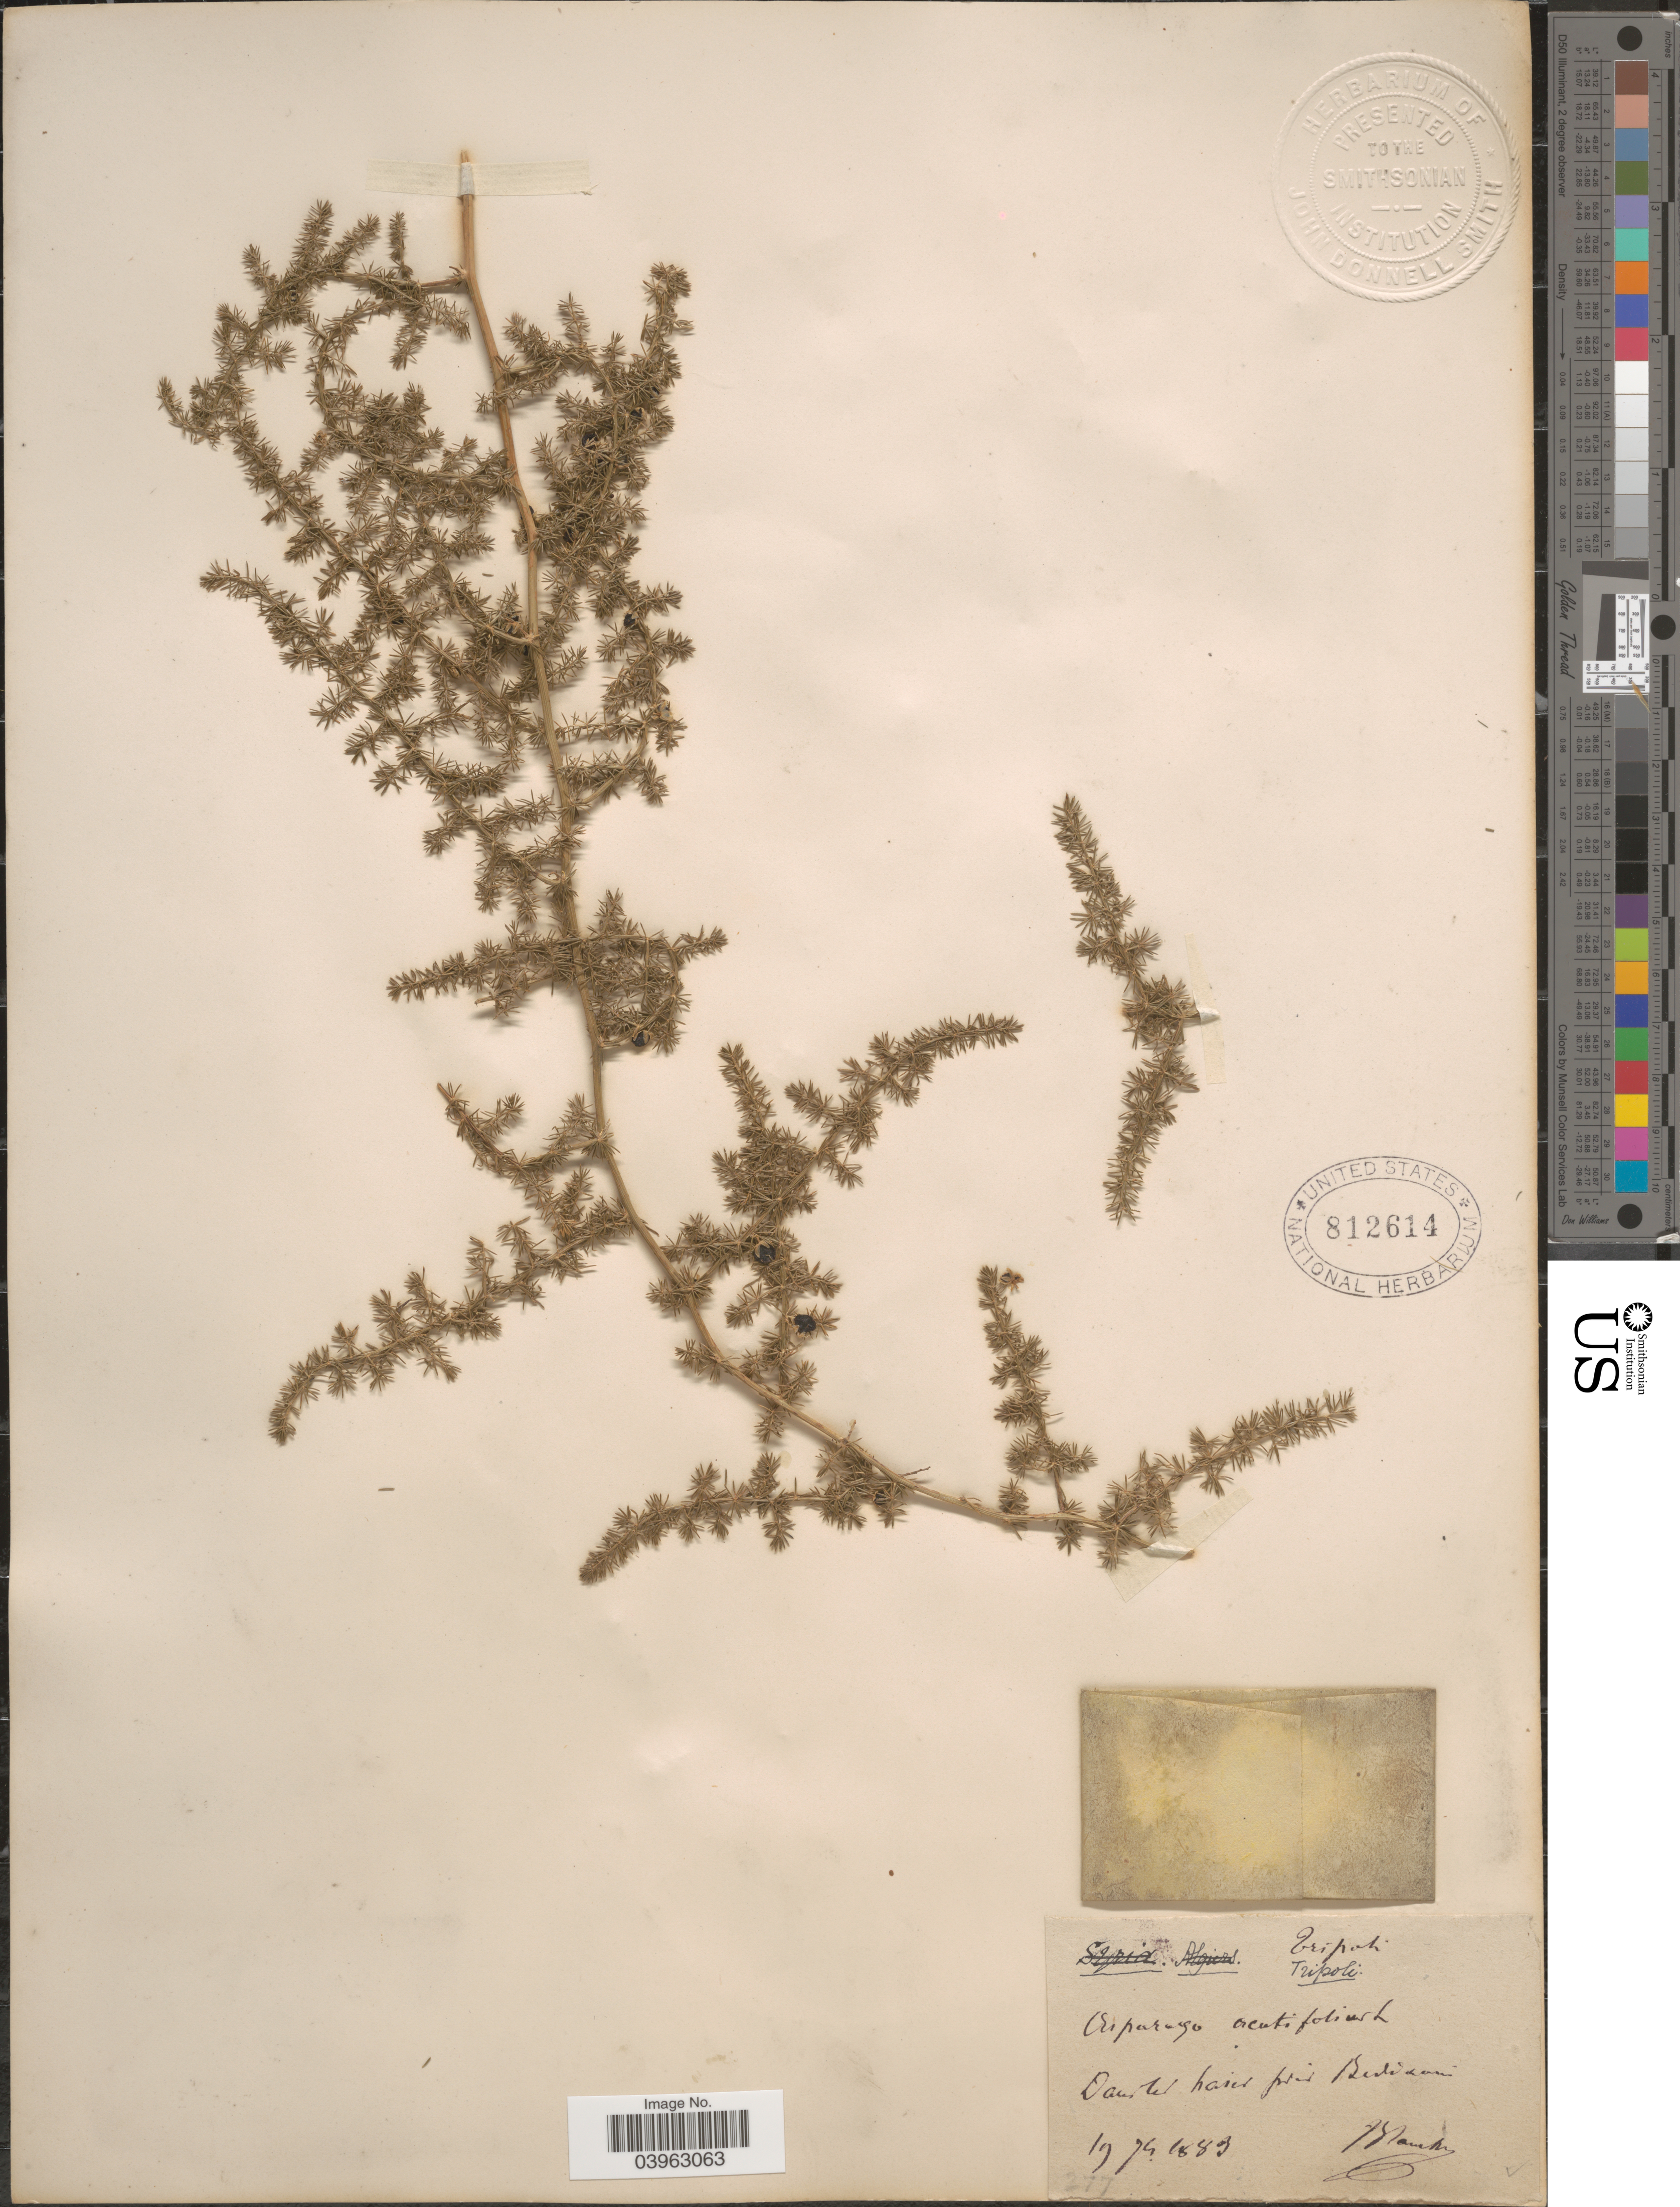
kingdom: Plantae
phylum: Tracheophyta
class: Liliopsida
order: Asparagales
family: Asparagaceae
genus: Asparagus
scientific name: Asparagus acutifolius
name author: L.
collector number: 277?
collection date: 1883-04-19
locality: Dans del hasir pres Budidani. [interpreted]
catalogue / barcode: US 812614